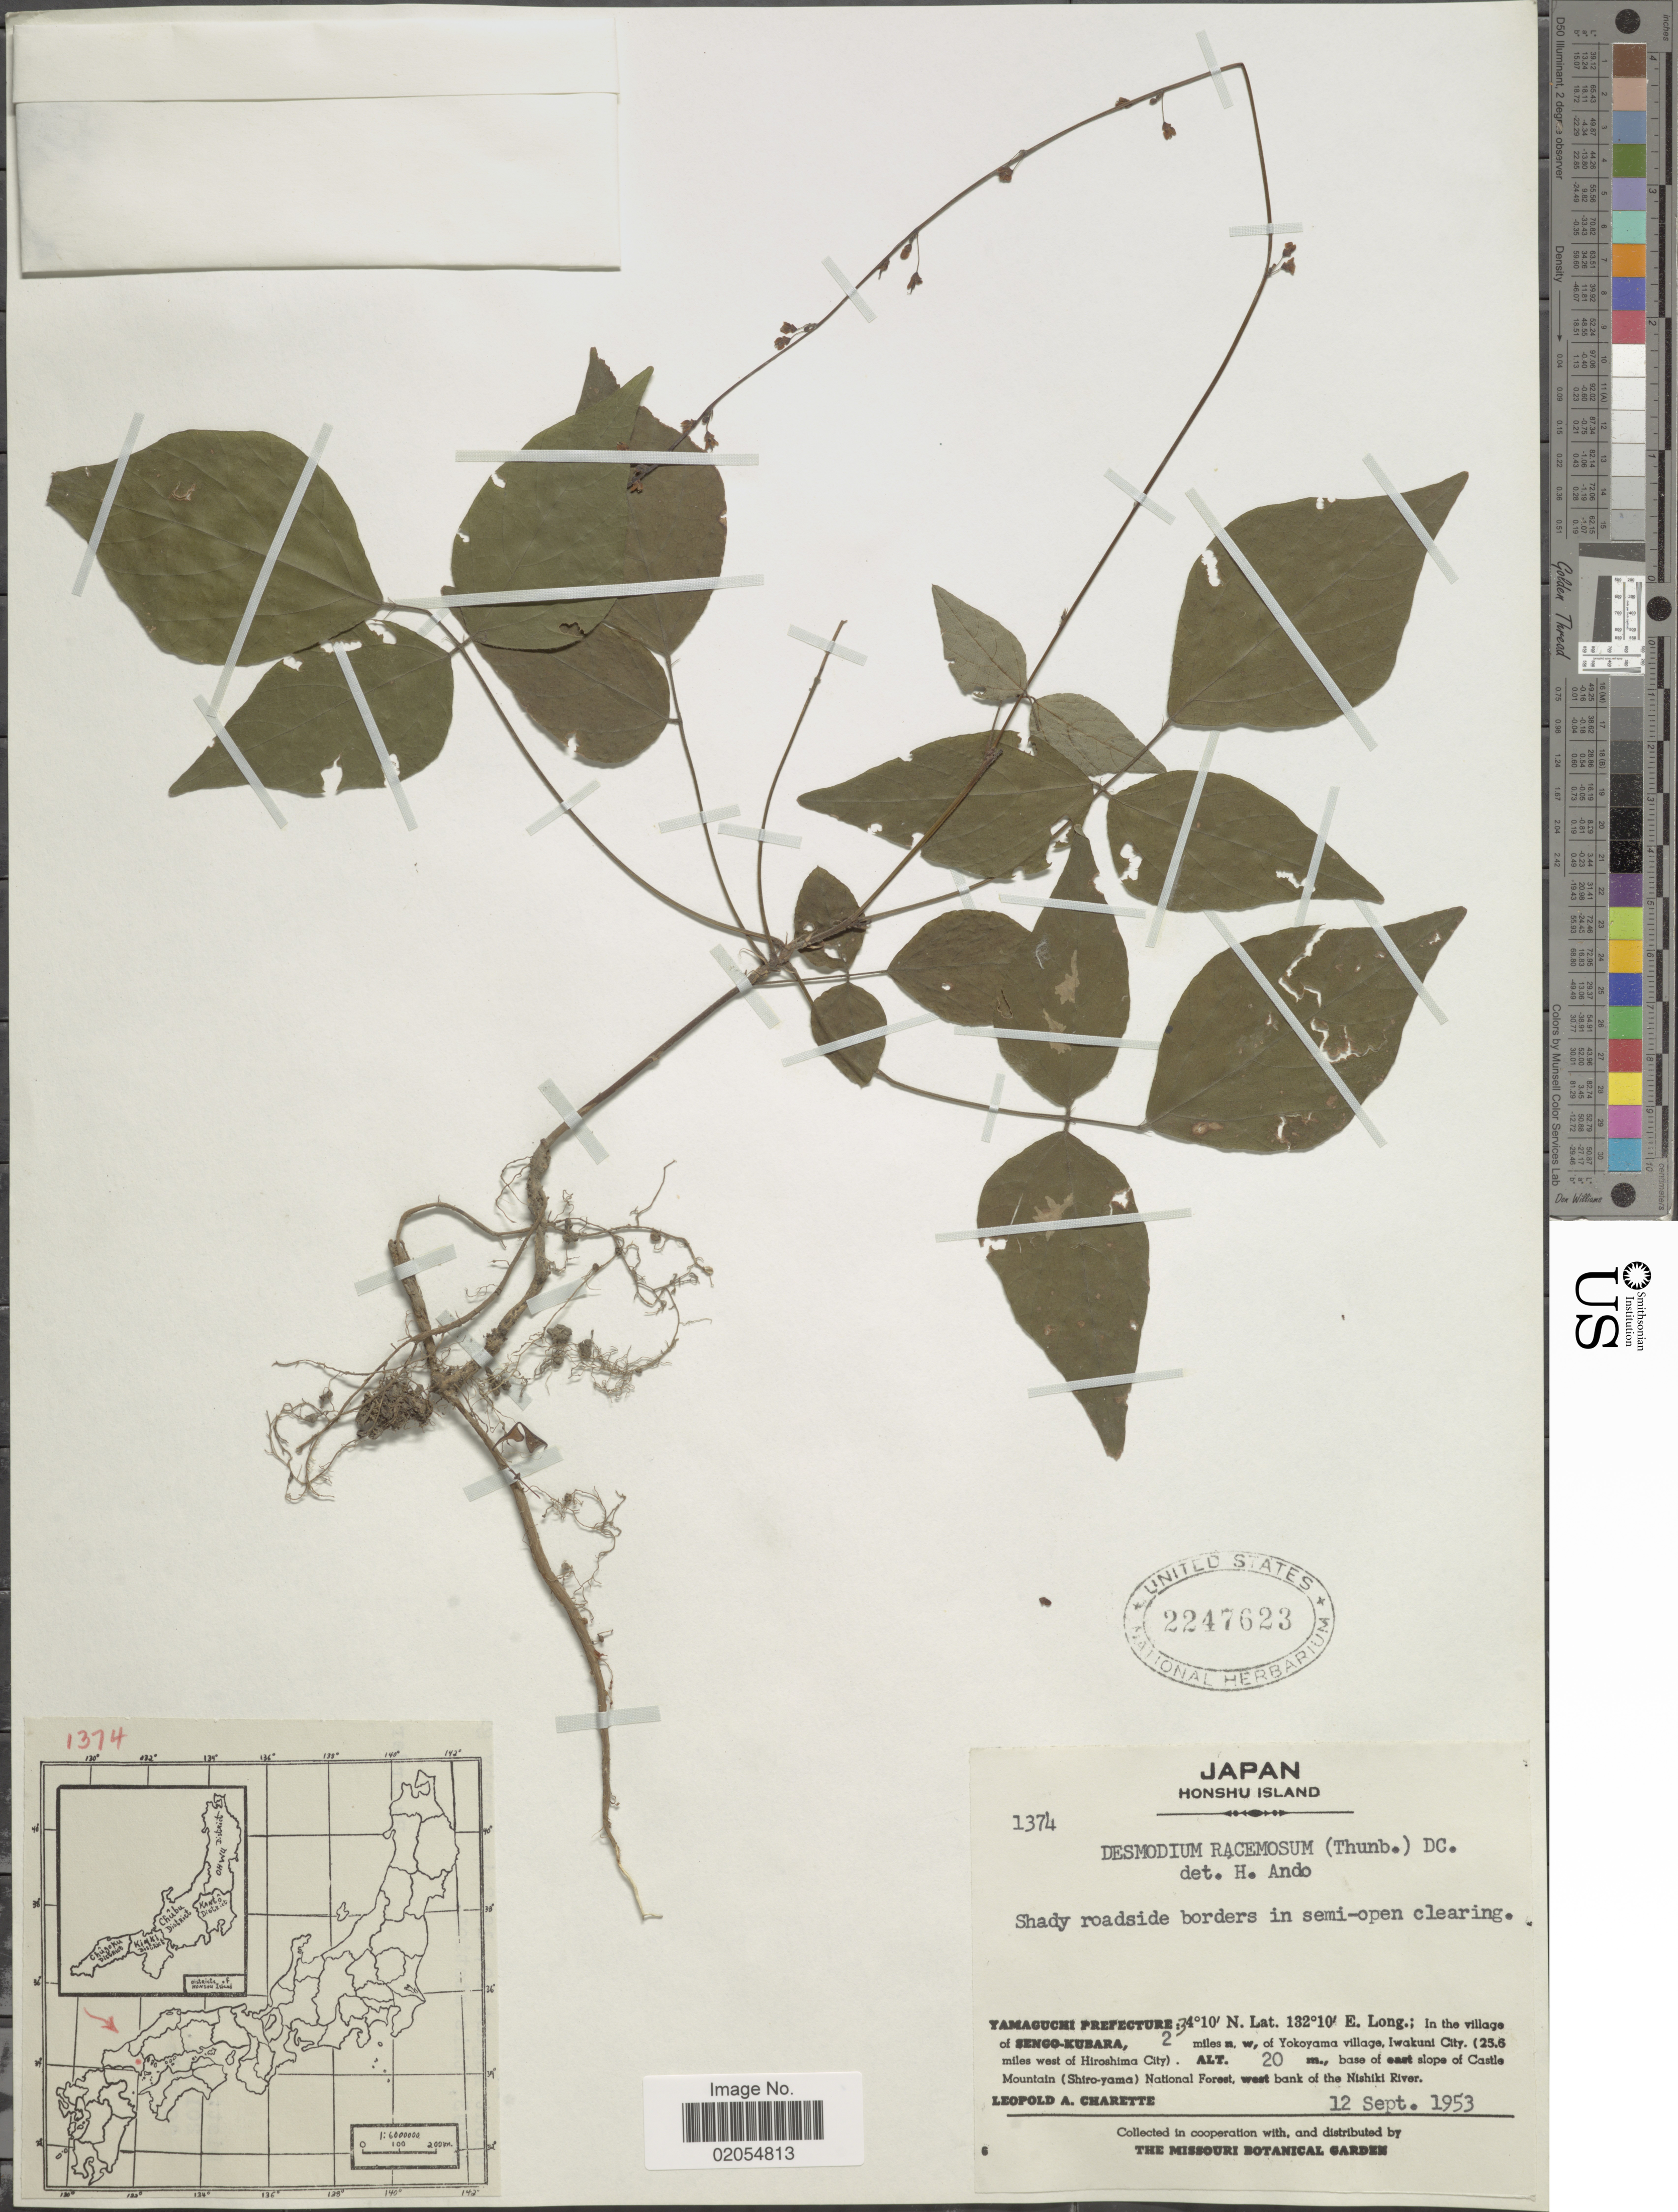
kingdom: Plantae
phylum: Tracheophyta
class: Magnoliopsida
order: Fabales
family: Fabaceae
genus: Hylodesmum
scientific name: Hylodesmum podocarpum subsp. oxyphyllum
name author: (DC.) H. Ohashi & R.R. Mill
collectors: L. A. Charette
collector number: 1374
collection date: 1953-09-12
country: Japan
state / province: Yamaguti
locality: Honshu Island, Yamaguchi Prefecture, in the village of Sengo Kubara, 2 miles n.w. of Yokoyama village, Iwakuni City (25.6 miles west of Hiroshima City) base of east slope of Castle Mountain (Shiro-yama) National Forest, west bank of the Nishiki River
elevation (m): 20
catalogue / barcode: US 2247623